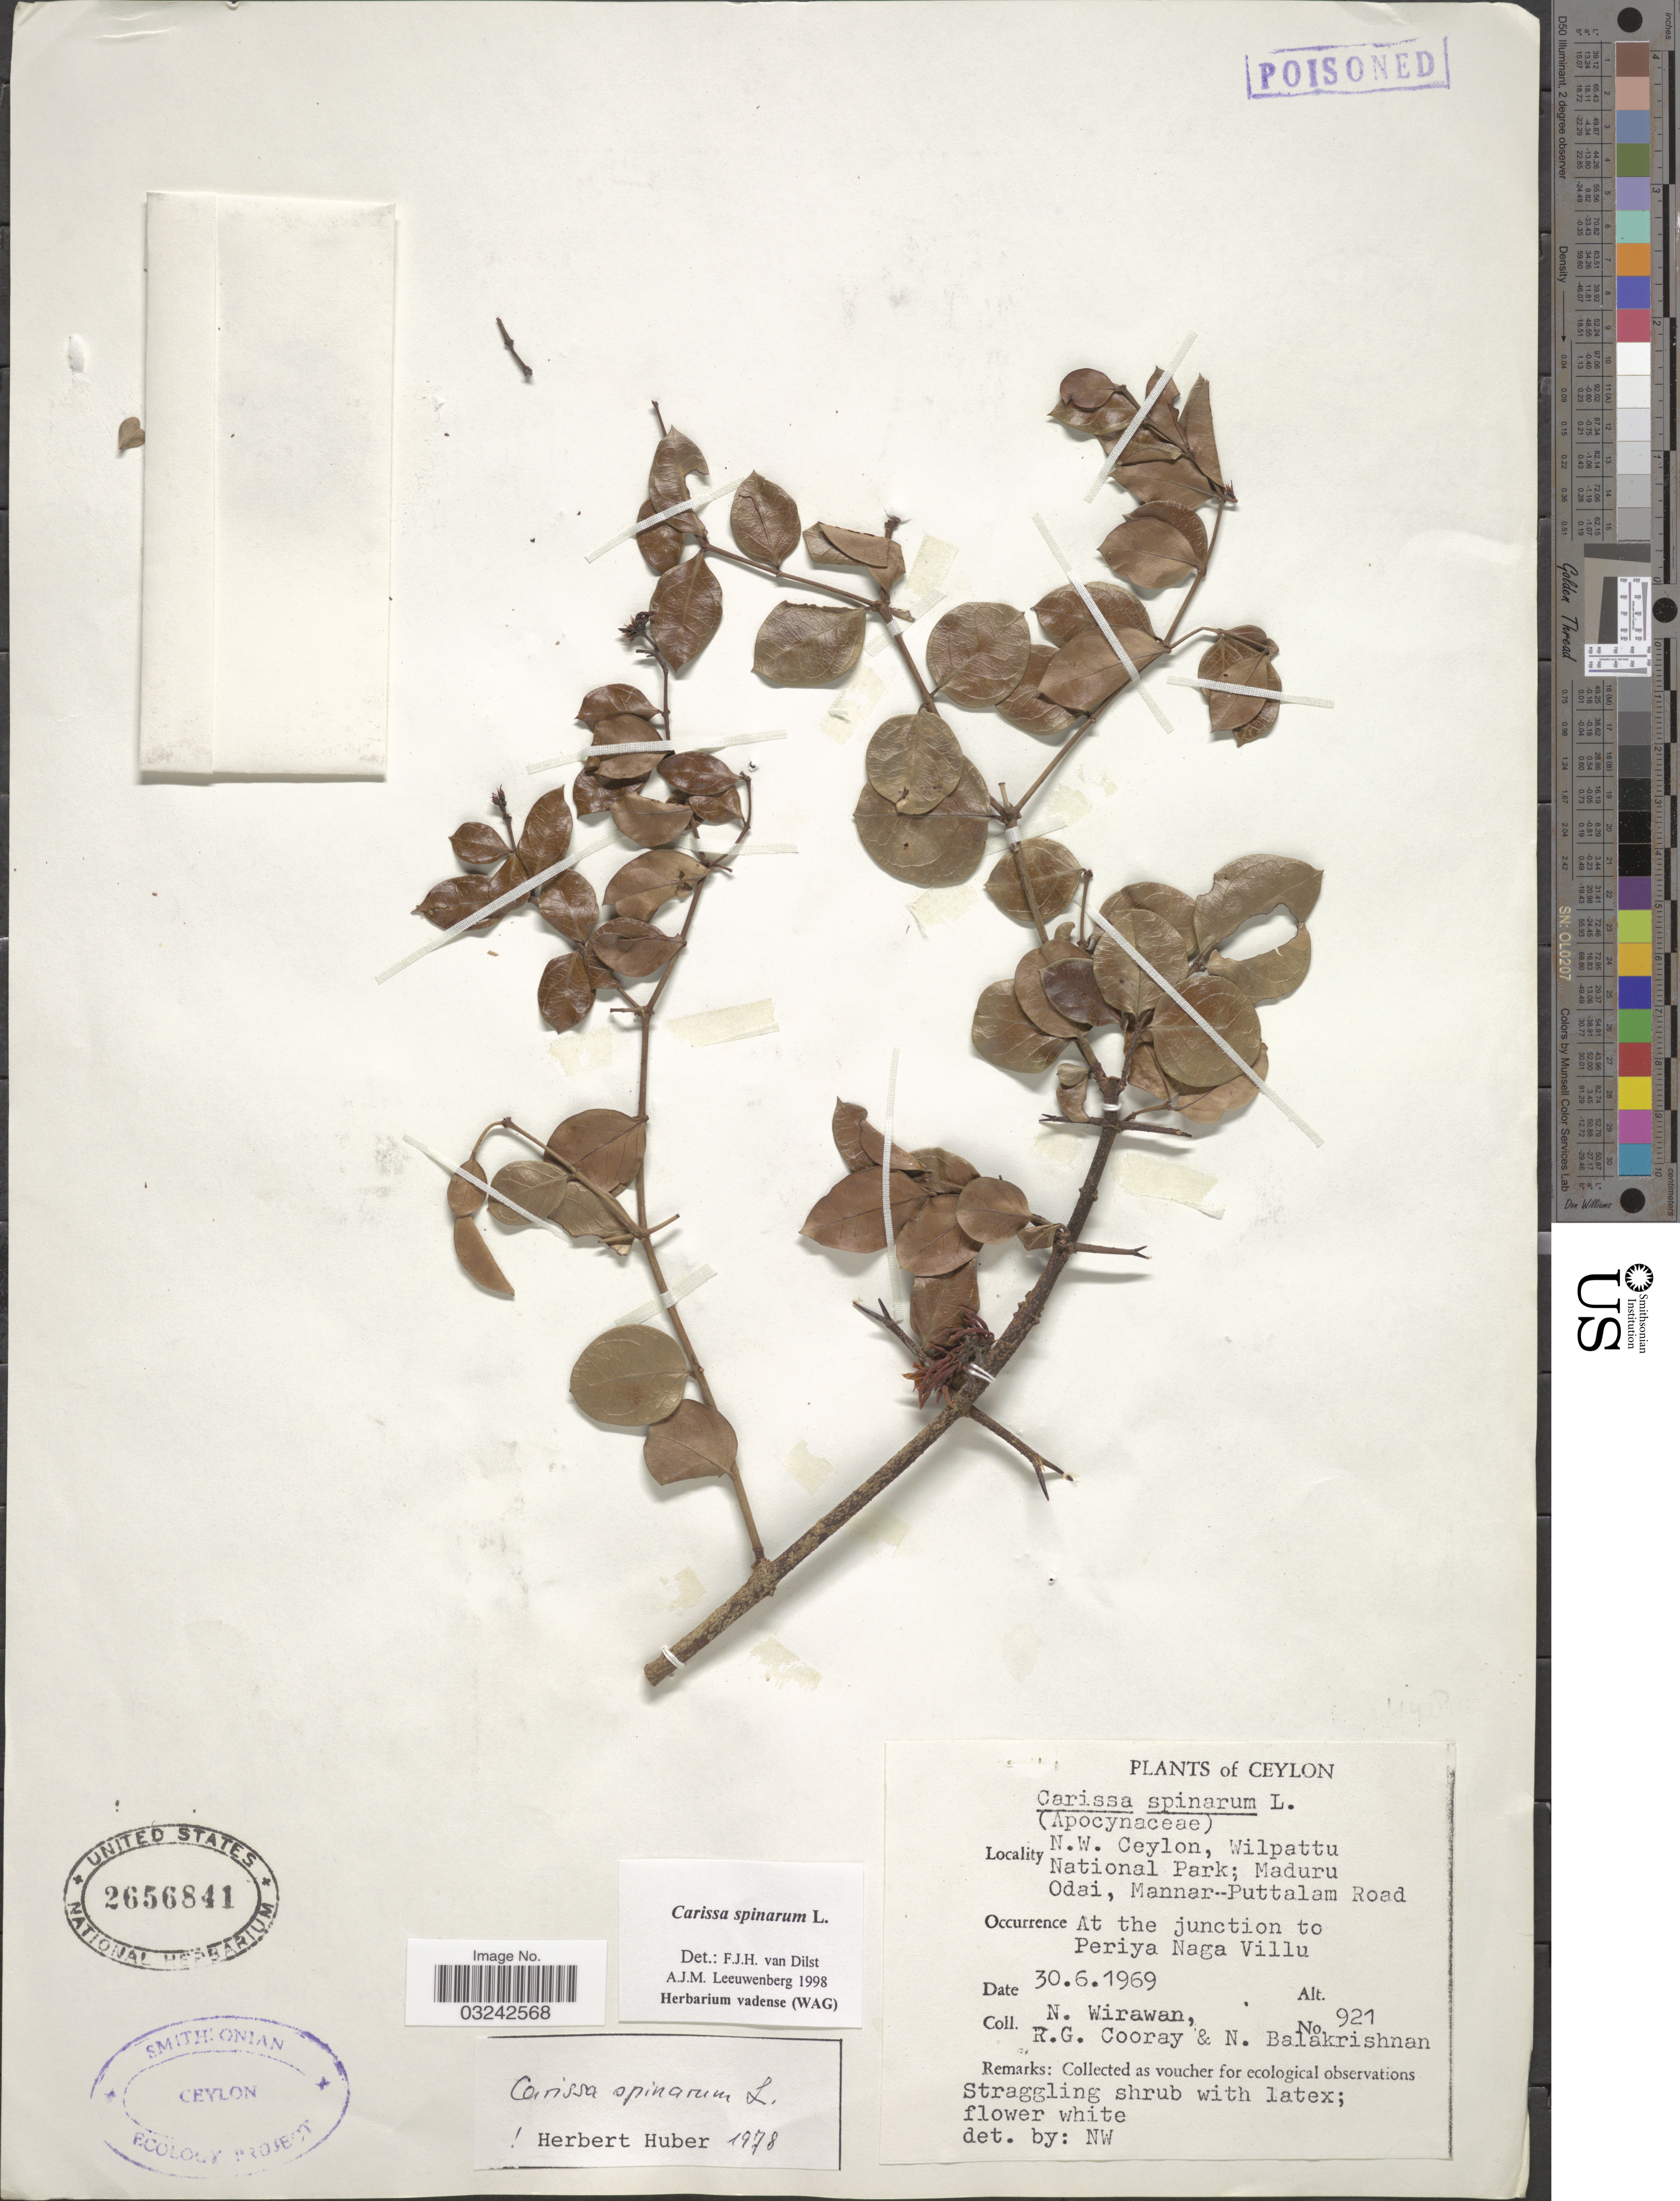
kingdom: Plantae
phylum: Tracheophyta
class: Magnoliopsida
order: Gentianales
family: Apocynaceae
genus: Carissa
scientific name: Carissa spinarum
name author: L.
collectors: N. Wirawan, R. Cooray & N. Balakrishnan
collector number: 921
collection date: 1969-06-30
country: Sri Lanka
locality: Ceylon. N.W. Ceylon, Wilpattu National Park; Maduru Odai, Mannar Puttalam Road. At the junction to Periya Naga Villu.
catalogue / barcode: US 2656841